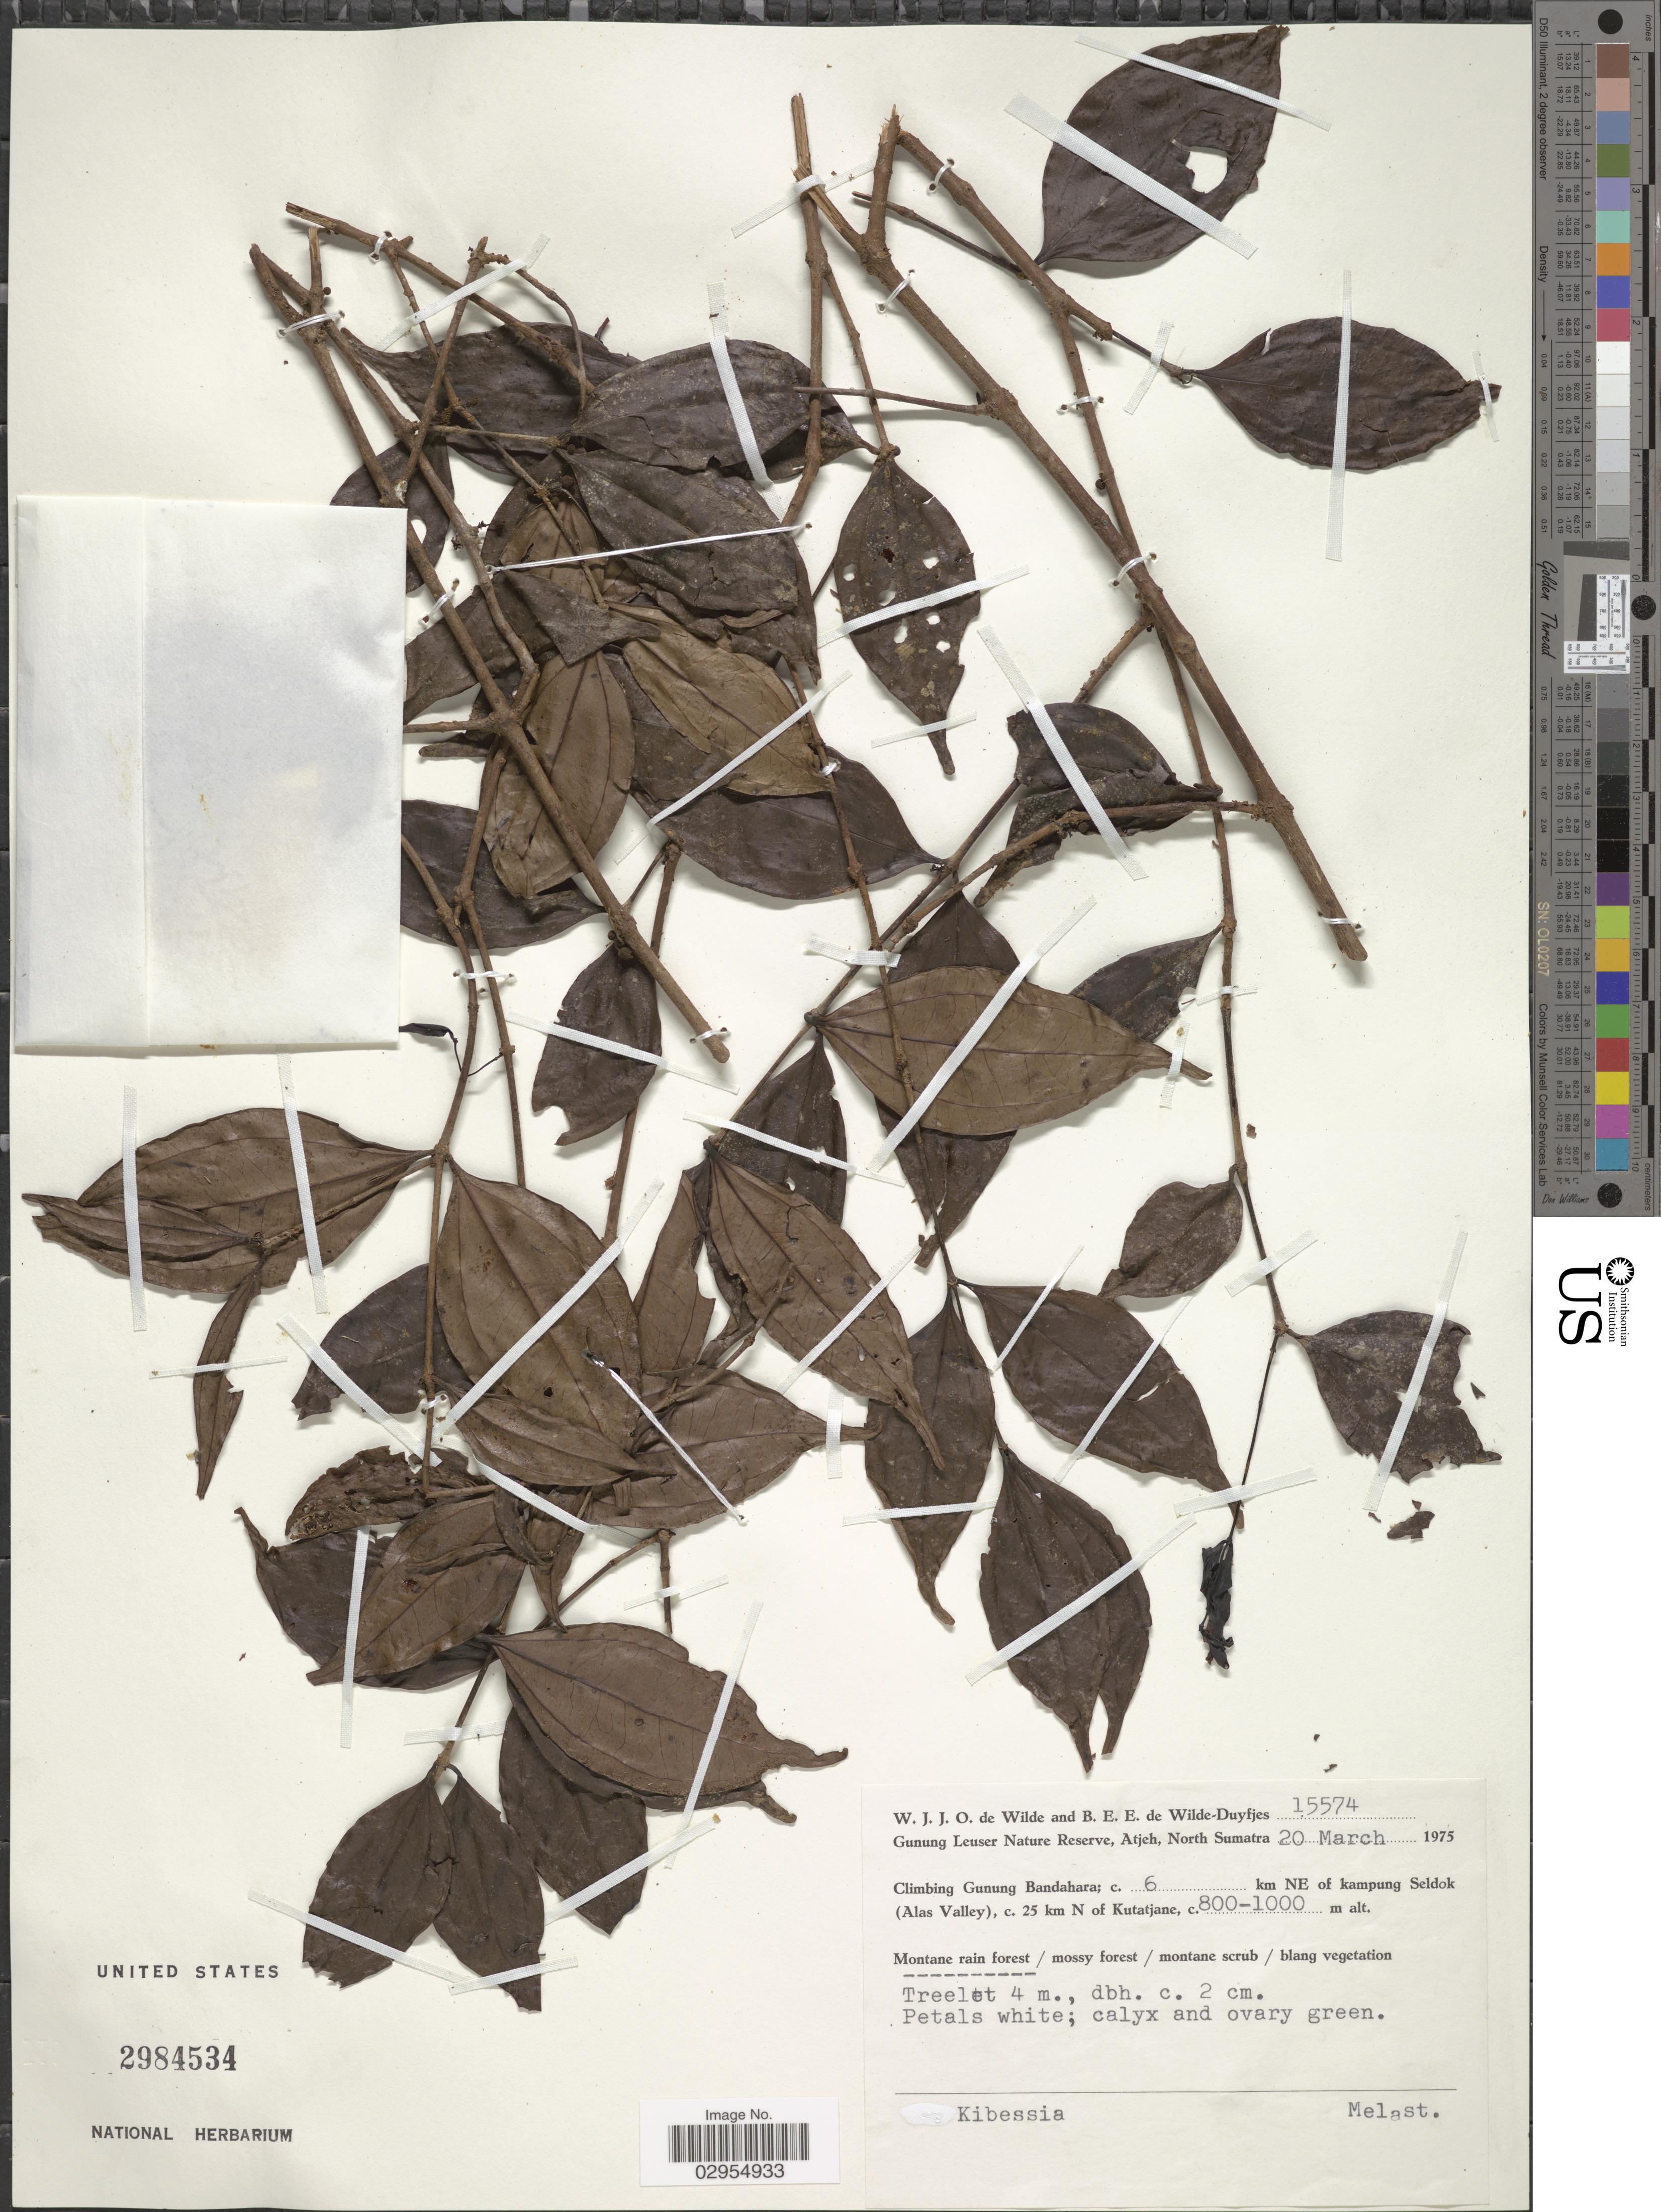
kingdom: Plantae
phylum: Tracheophyta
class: Magnoliopsida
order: Myrtales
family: Melastomataceae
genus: Pternandra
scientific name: Pternandra coerulescens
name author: Jack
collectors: W. J. de Wilde & B. E. de Wilde-Duyfjes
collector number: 15574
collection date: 1975-03-20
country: Indonesia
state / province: Sumatra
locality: Gunung Leuser Nature Reserve, Atjeh, North Sumatra. Climbing Gunung Bandahara; c. 6 km NE of kampung Seldok (Alas Valley), c. 25 km N of Kutatjane.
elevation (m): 800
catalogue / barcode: US 2984534